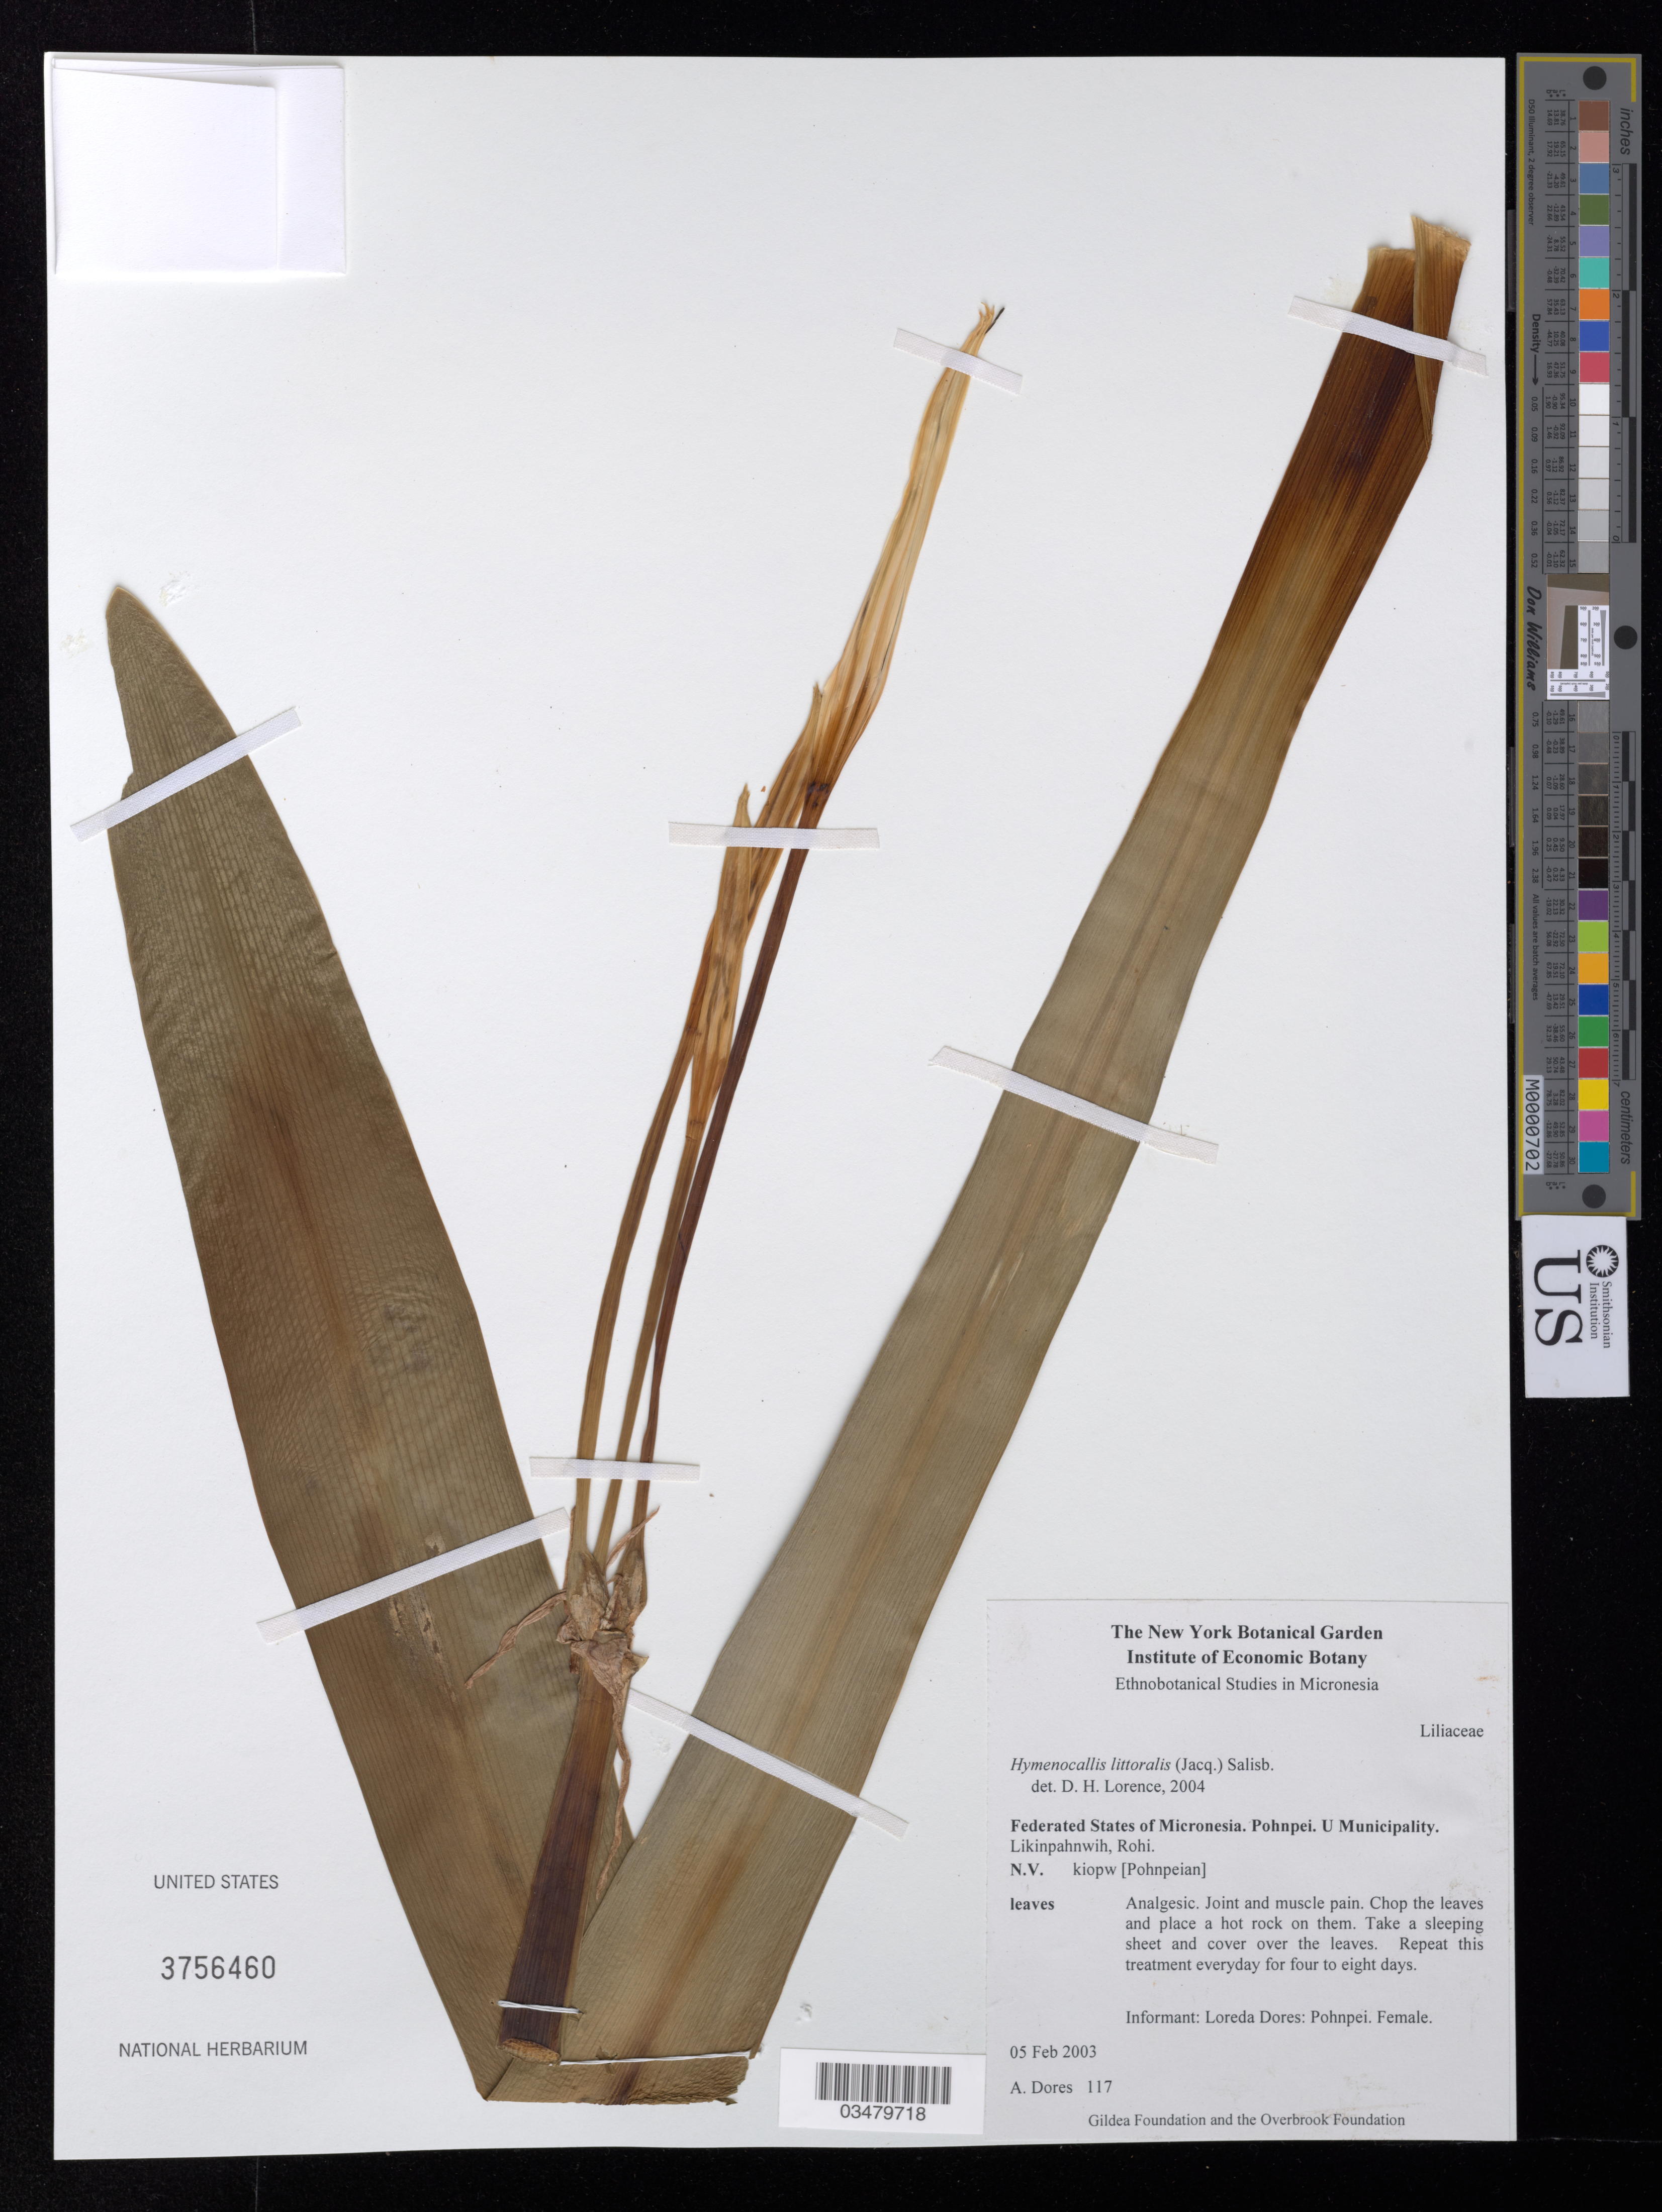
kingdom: Plantae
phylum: Tracheophyta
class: Liliopsida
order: Asparagales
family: Amaryllidaceae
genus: Hymenocallis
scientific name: Hymenocallis littoralis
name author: (Jacq.) Salisb.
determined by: Lorence, David H., (PTBG), National Tropical Botanical Garden (UNITED STATES)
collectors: A. Dores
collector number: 117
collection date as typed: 5 Feb 2003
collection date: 2003-02-05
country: Micronesia, Federated States of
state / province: Pohnpei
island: Pohnpei [Ponape]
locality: U Municipality, Likinpahnwih, Rohi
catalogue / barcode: US 3756460